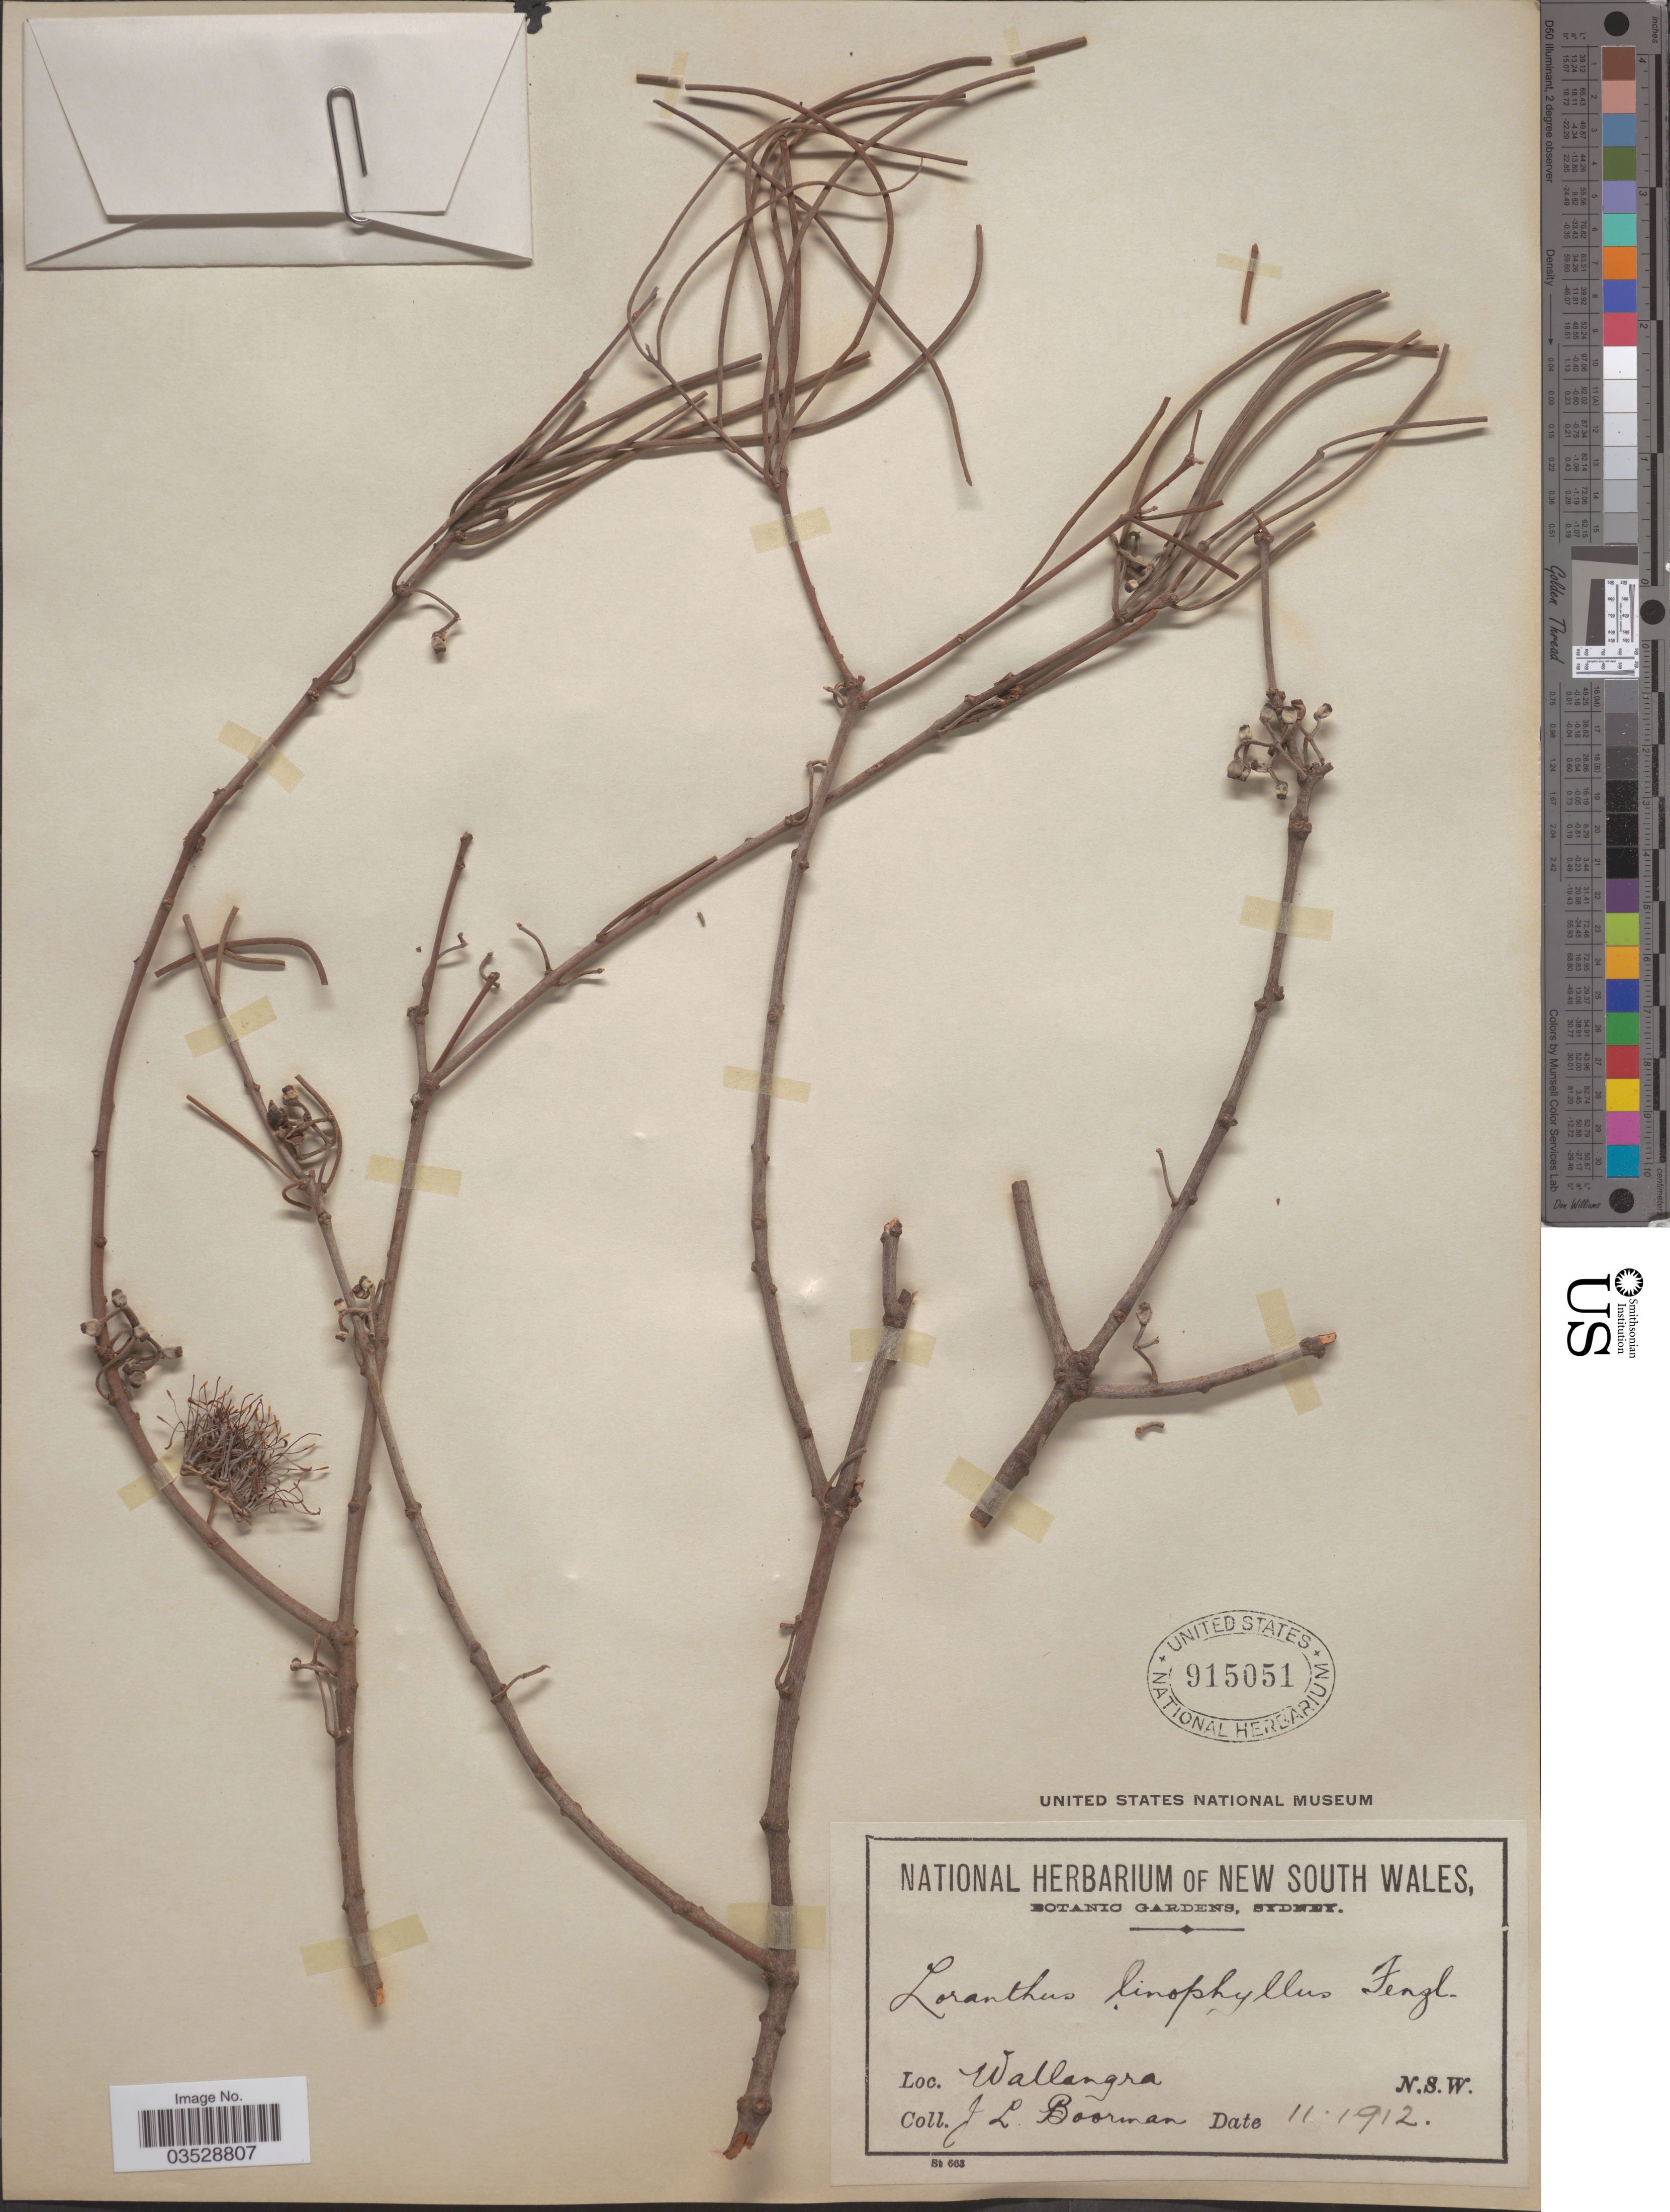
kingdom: Plantae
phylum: Tracheophyta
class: Magnoliopsida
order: Santalales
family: Loranthaceae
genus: Amyema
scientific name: Amyema linophylla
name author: Tiegh.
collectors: J. Boorman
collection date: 1912-11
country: Australia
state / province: New South Wales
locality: Wallangra.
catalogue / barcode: US 915051